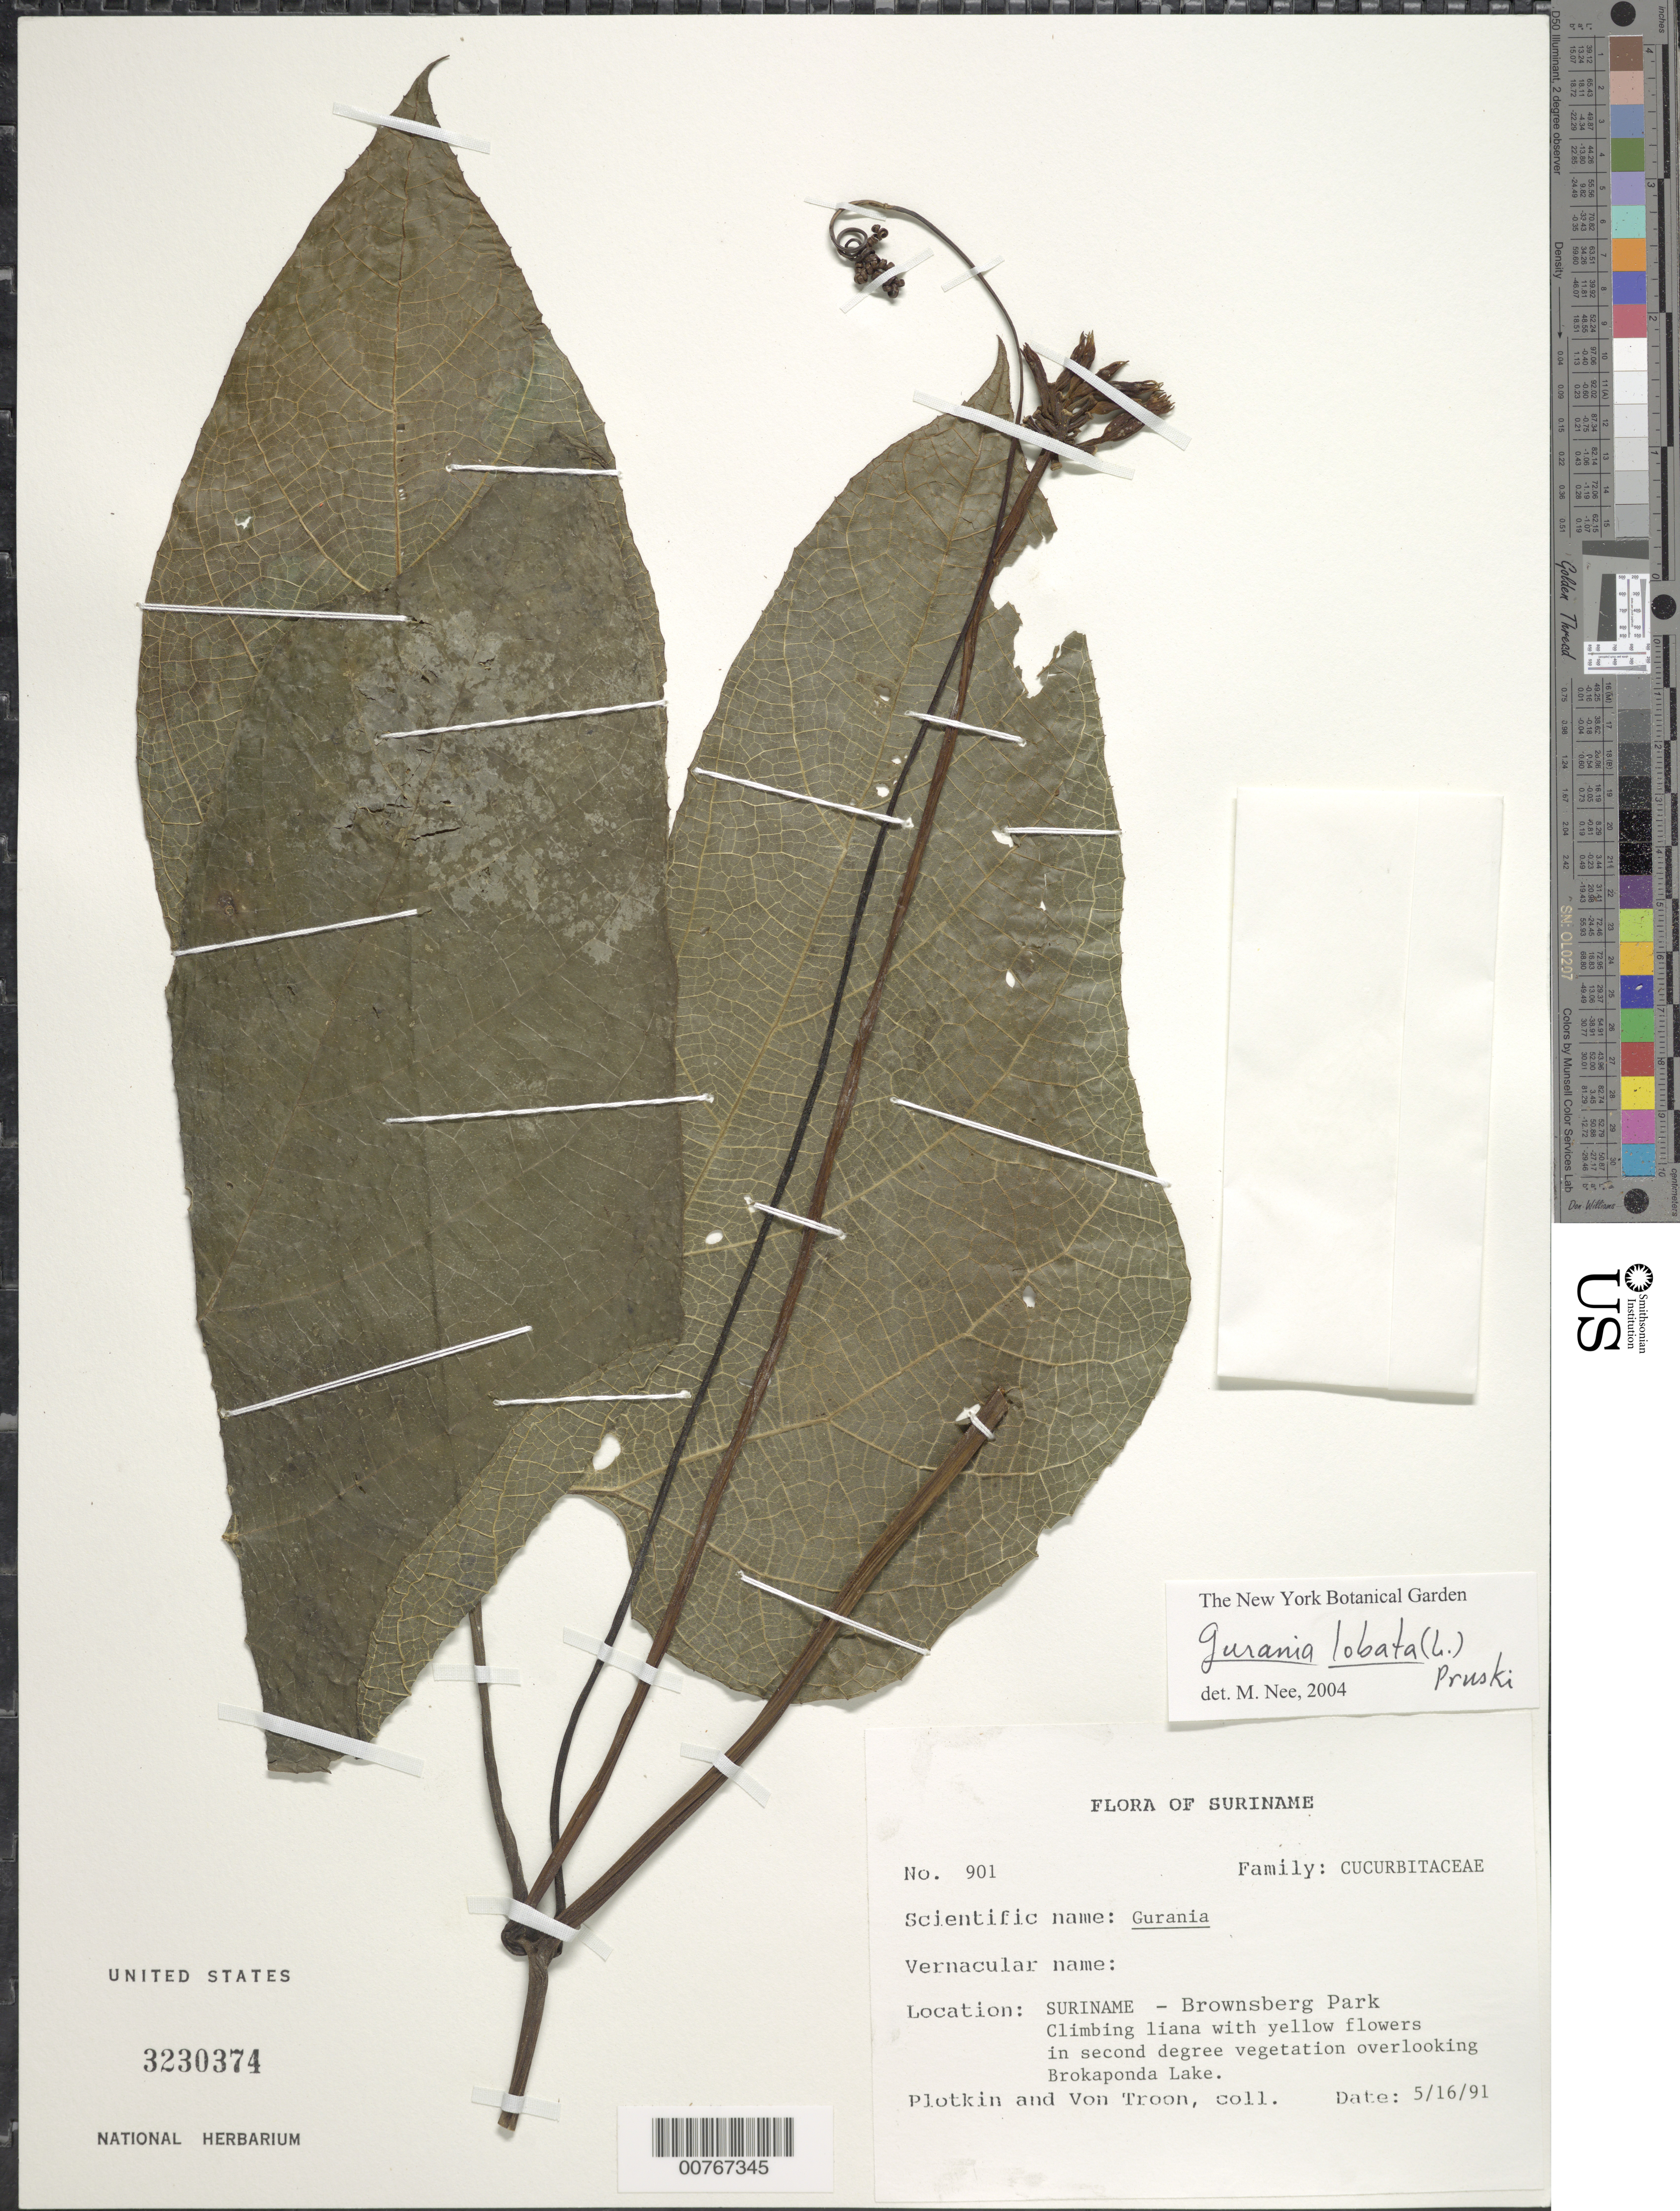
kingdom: Plantae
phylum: Tracheophyta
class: Magnoliopsida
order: Cucurbitales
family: Cucurbitaceae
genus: Gurania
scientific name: Gurania lobata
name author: (L.) Pruski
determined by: Nee, Michael H.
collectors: M. Plotkin & F. Troon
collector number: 901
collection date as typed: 16-May-91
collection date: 1991-05-16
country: Suriname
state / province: Brokopondo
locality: Brownsberg Nature Reserve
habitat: Second degree vegetation overlooking Brokoponda Lake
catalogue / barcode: US 3230374